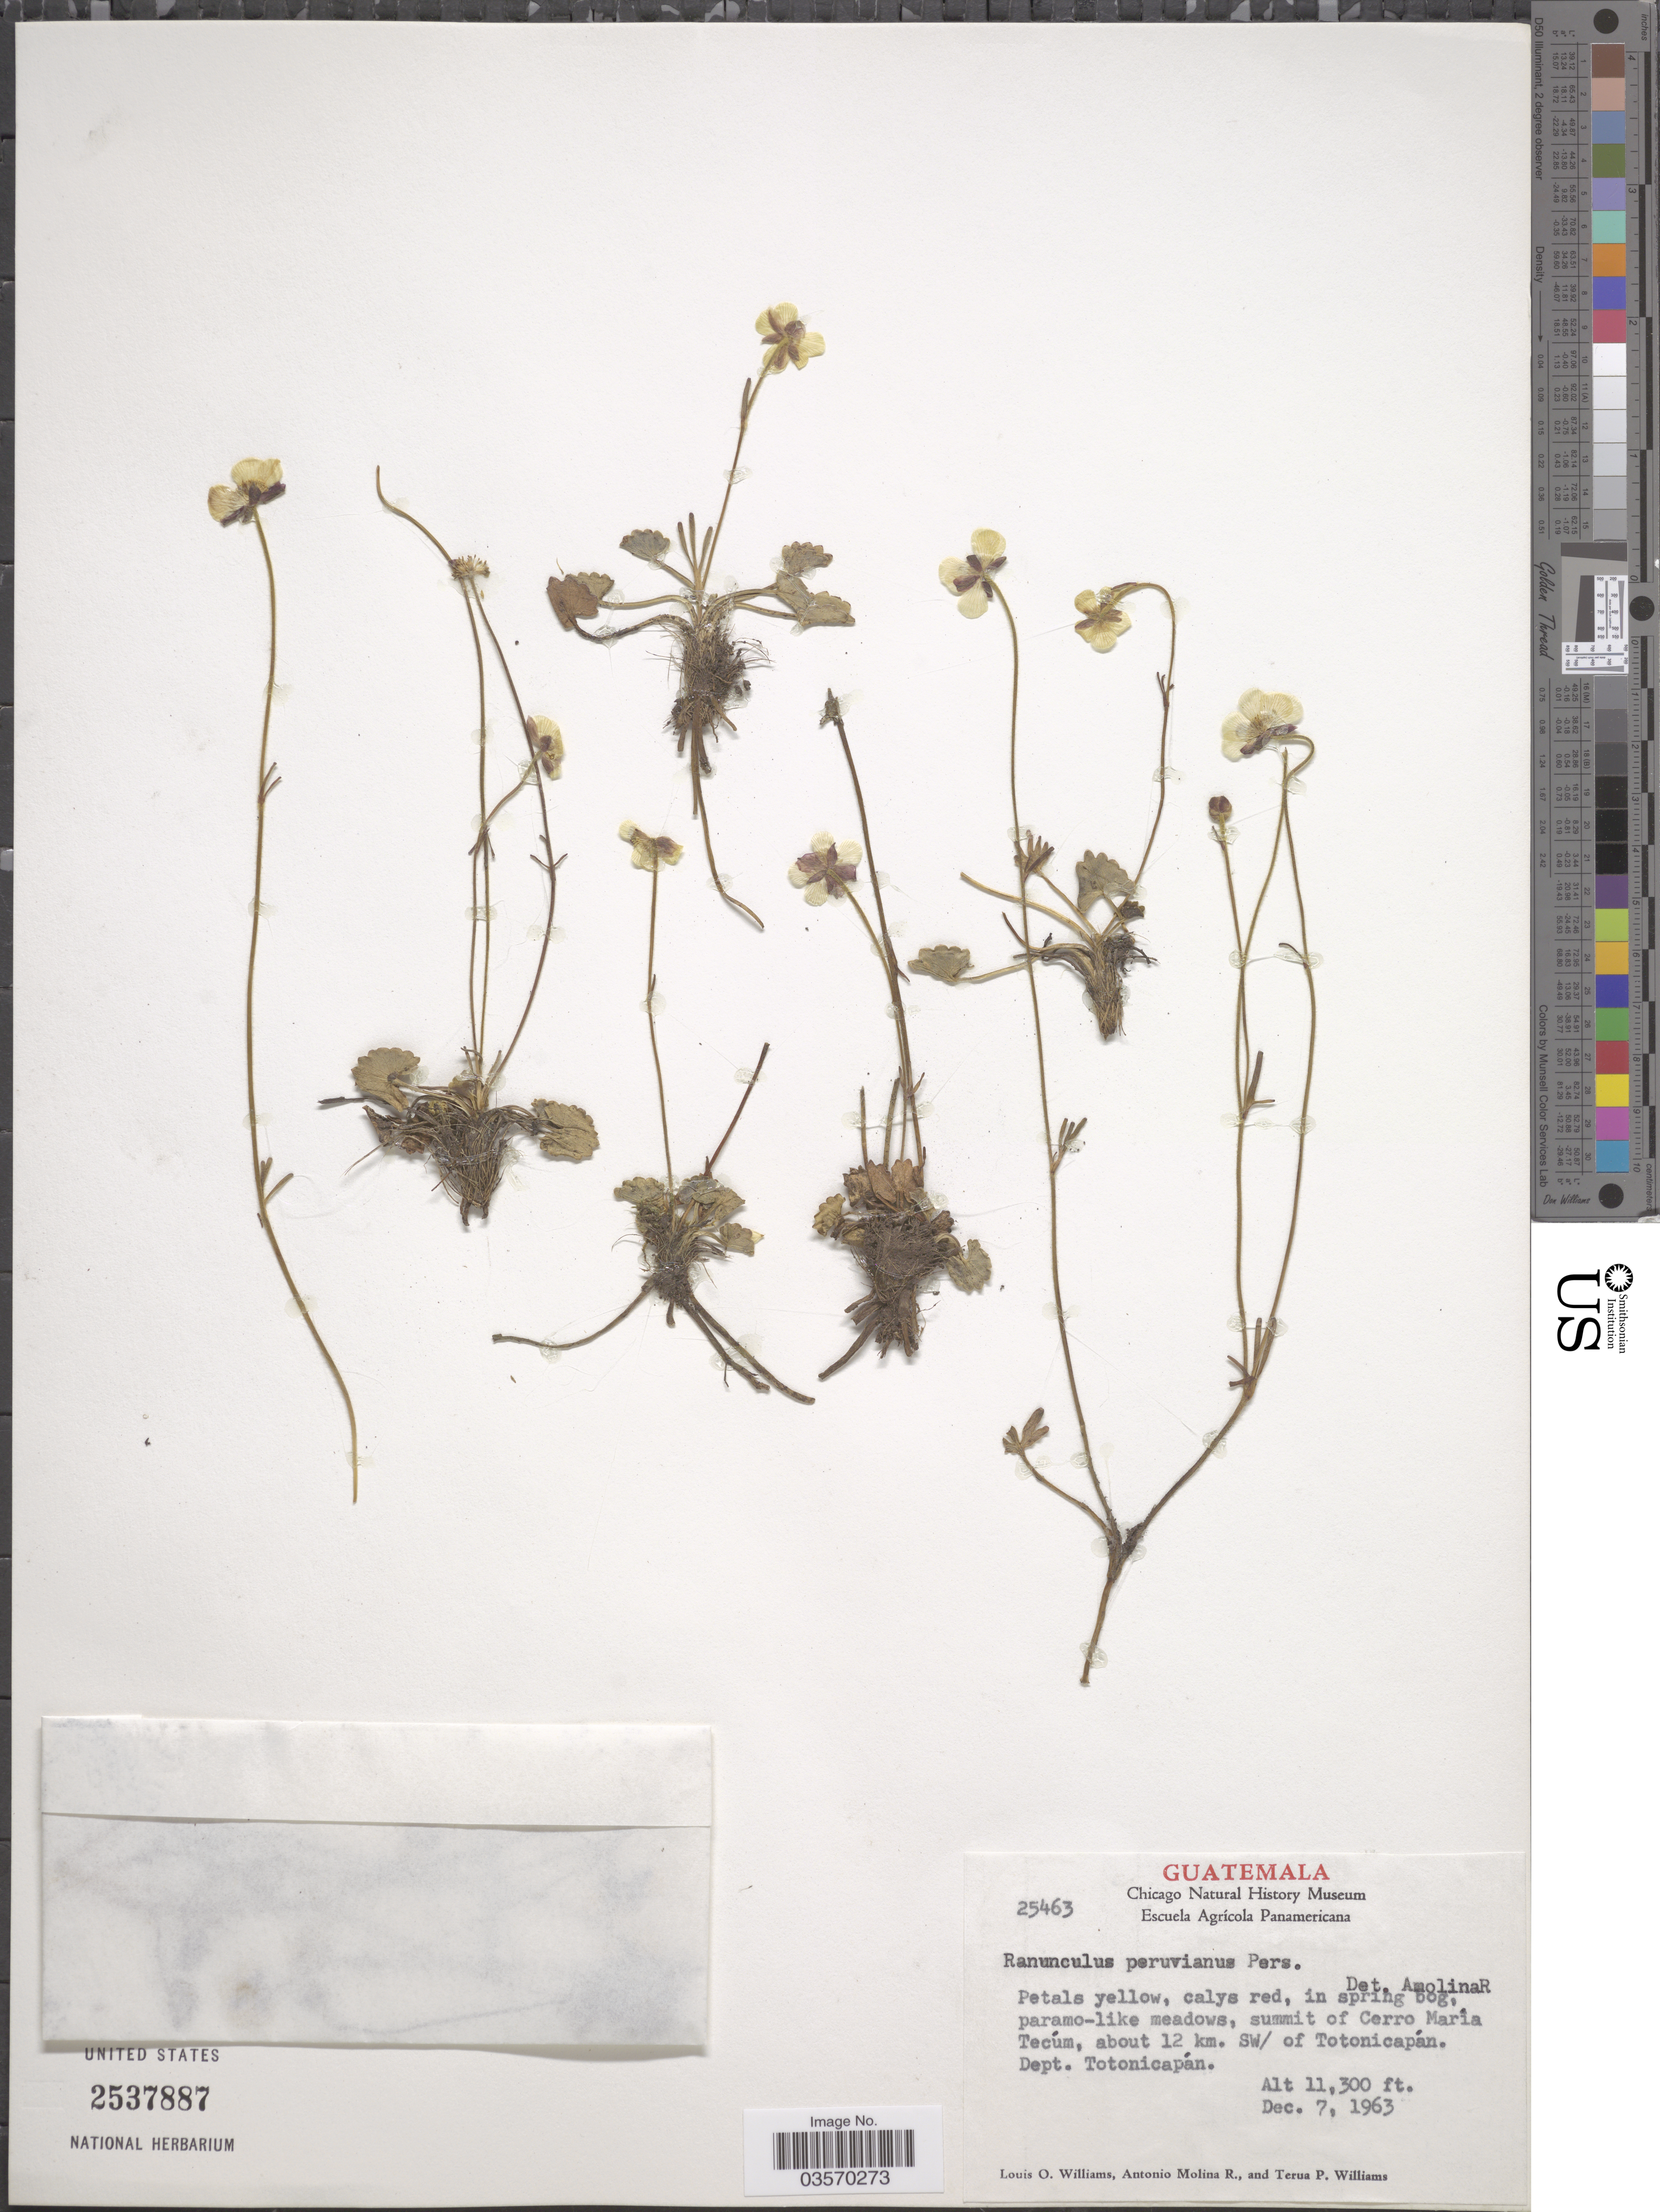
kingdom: Plantae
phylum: Tracheophyta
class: Magnoliopsida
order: Ranunculales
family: Ranunculaceae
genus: Ranunculus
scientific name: Ranunculus peruvianus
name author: Pers.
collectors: L. O. Williams, A. Molina R. & T. Williams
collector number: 25463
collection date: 1963-12-07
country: Guatemala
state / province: Totonicapan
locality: Summit of Cerro María Tecúm, about 12 km. SW/ of Totonicapán. Dept. Totonicapán.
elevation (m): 3444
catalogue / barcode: US 2537887